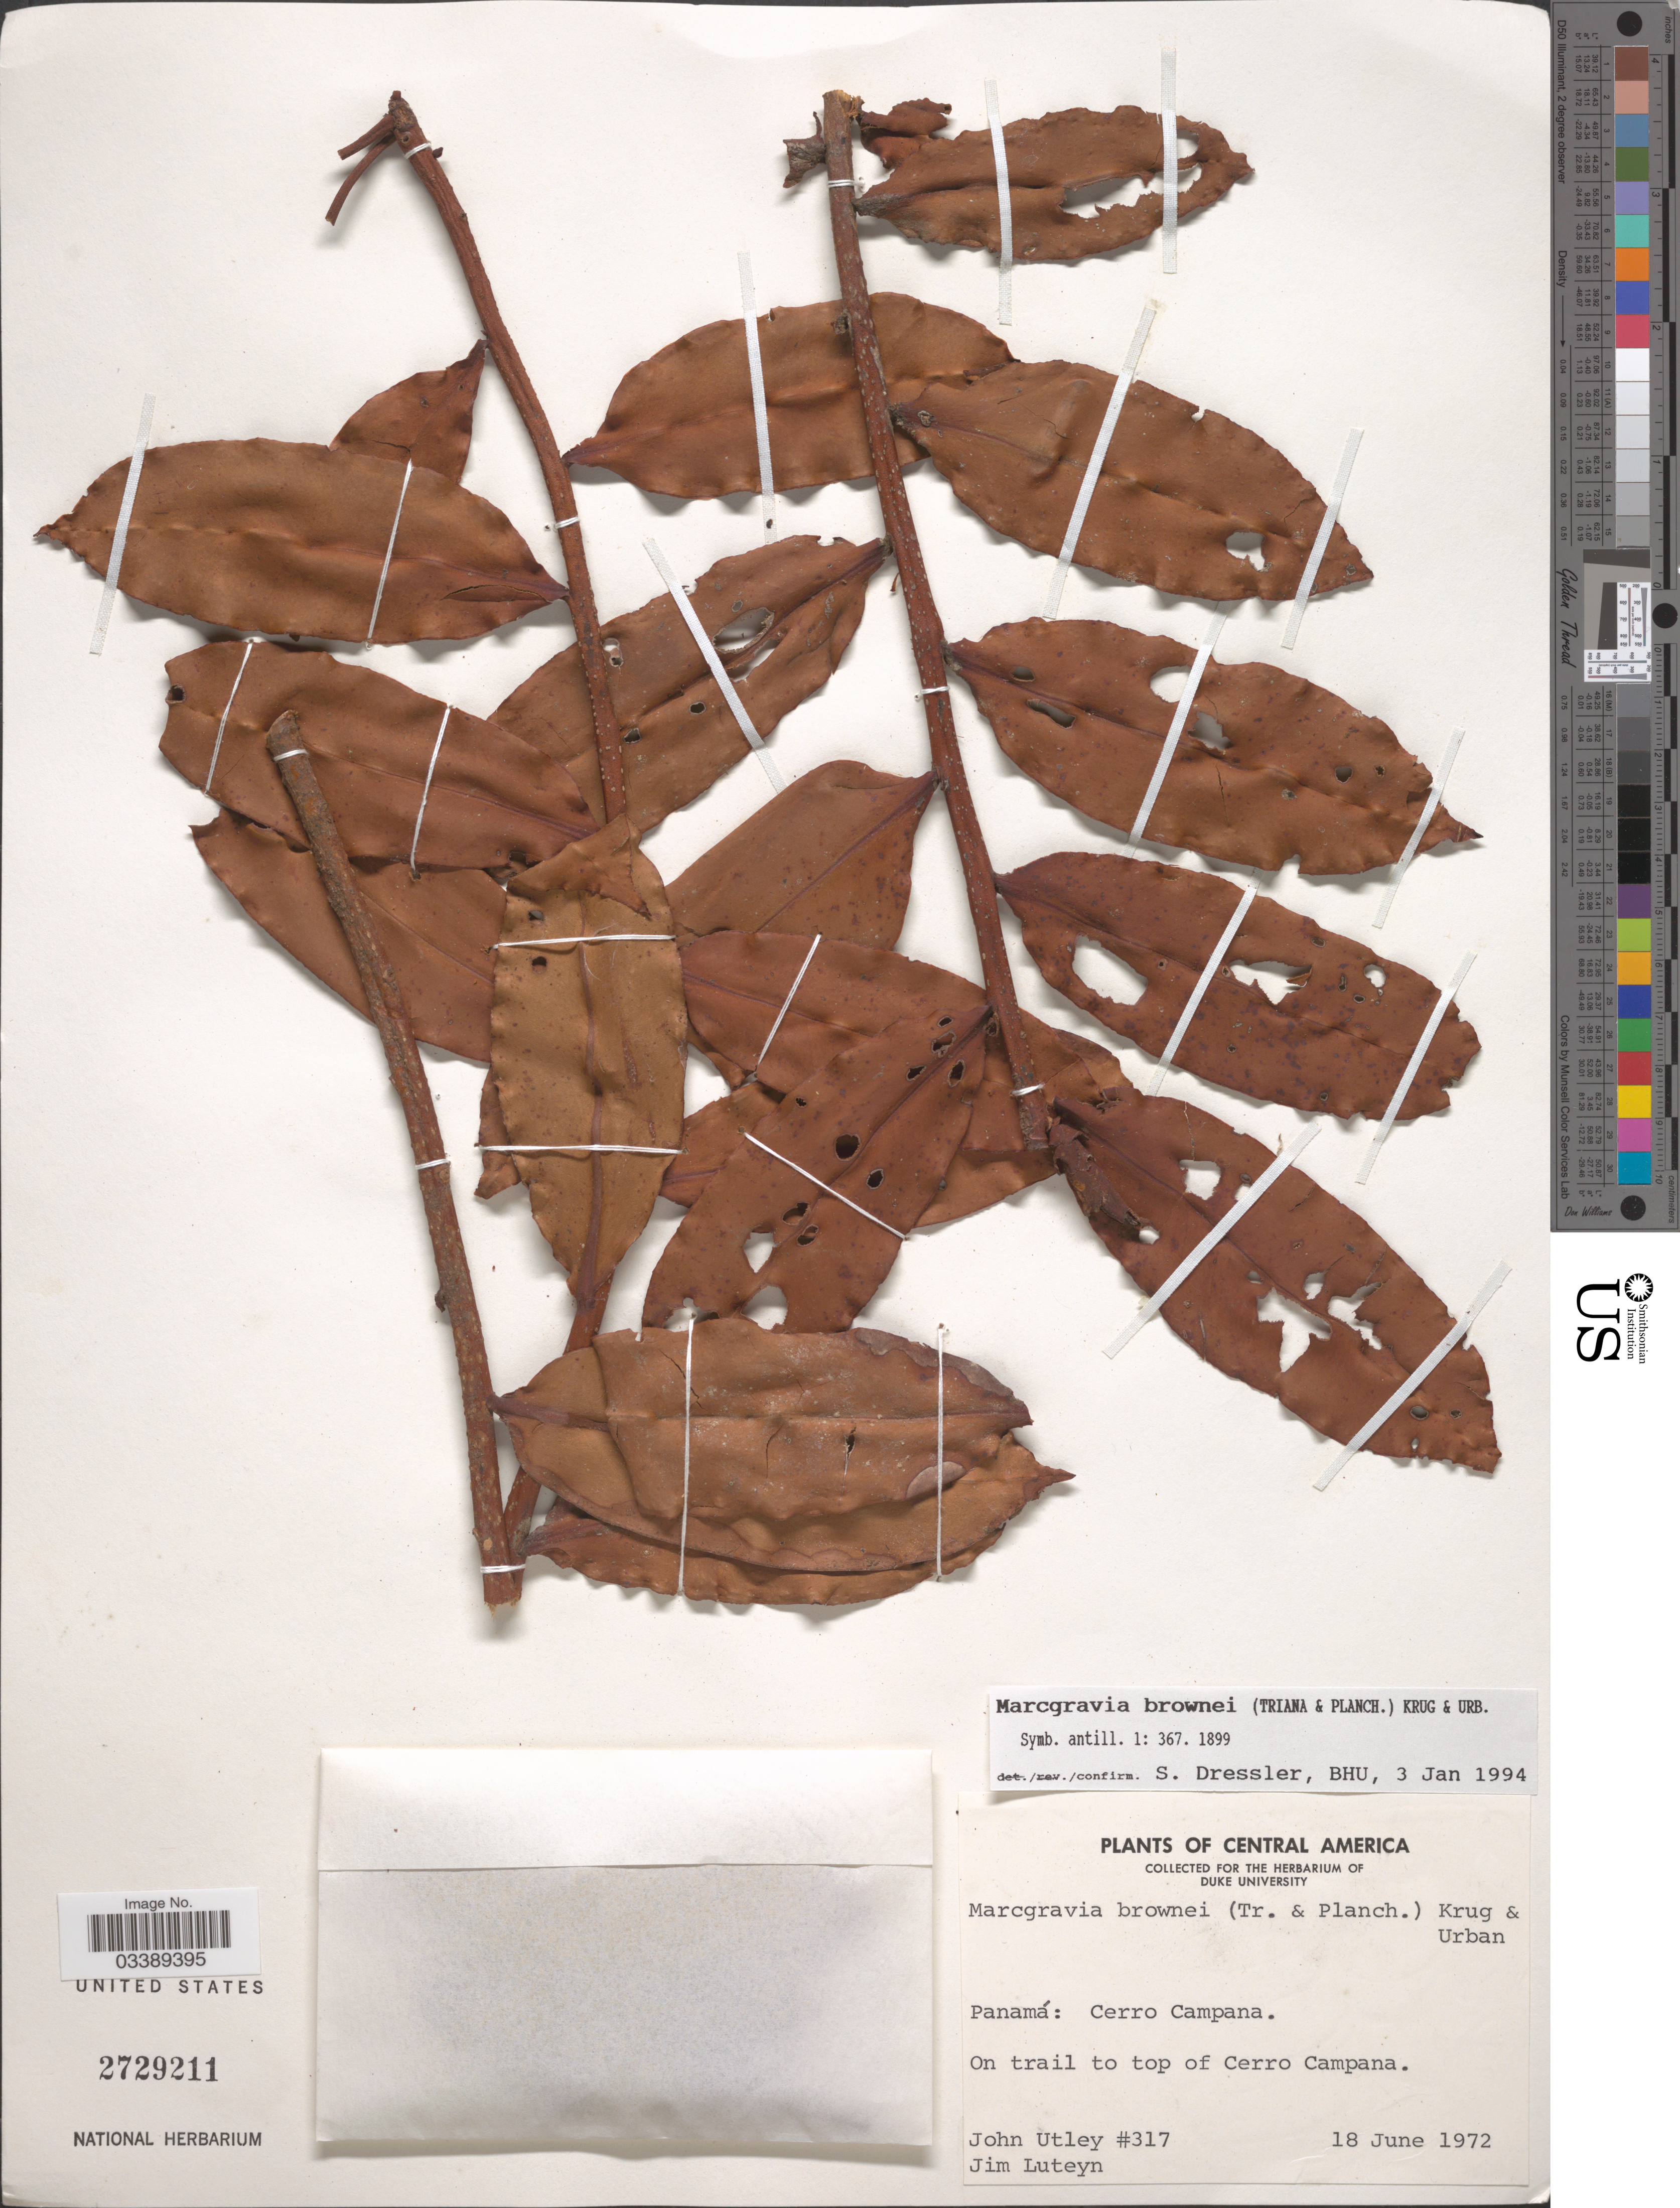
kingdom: Plantae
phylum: Tracheophyta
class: Magnoliopsida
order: Ericales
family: Marcgraviaceae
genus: Marcgravia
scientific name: Marcgravia brownei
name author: (Triana & Planch.) Krug & Urb.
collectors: J. F. Utley & J. L. Luteyn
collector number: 317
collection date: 1972-06-18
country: Panama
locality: Cerro Campana. On trail to top of Cerro Campana.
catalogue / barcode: US 2729211